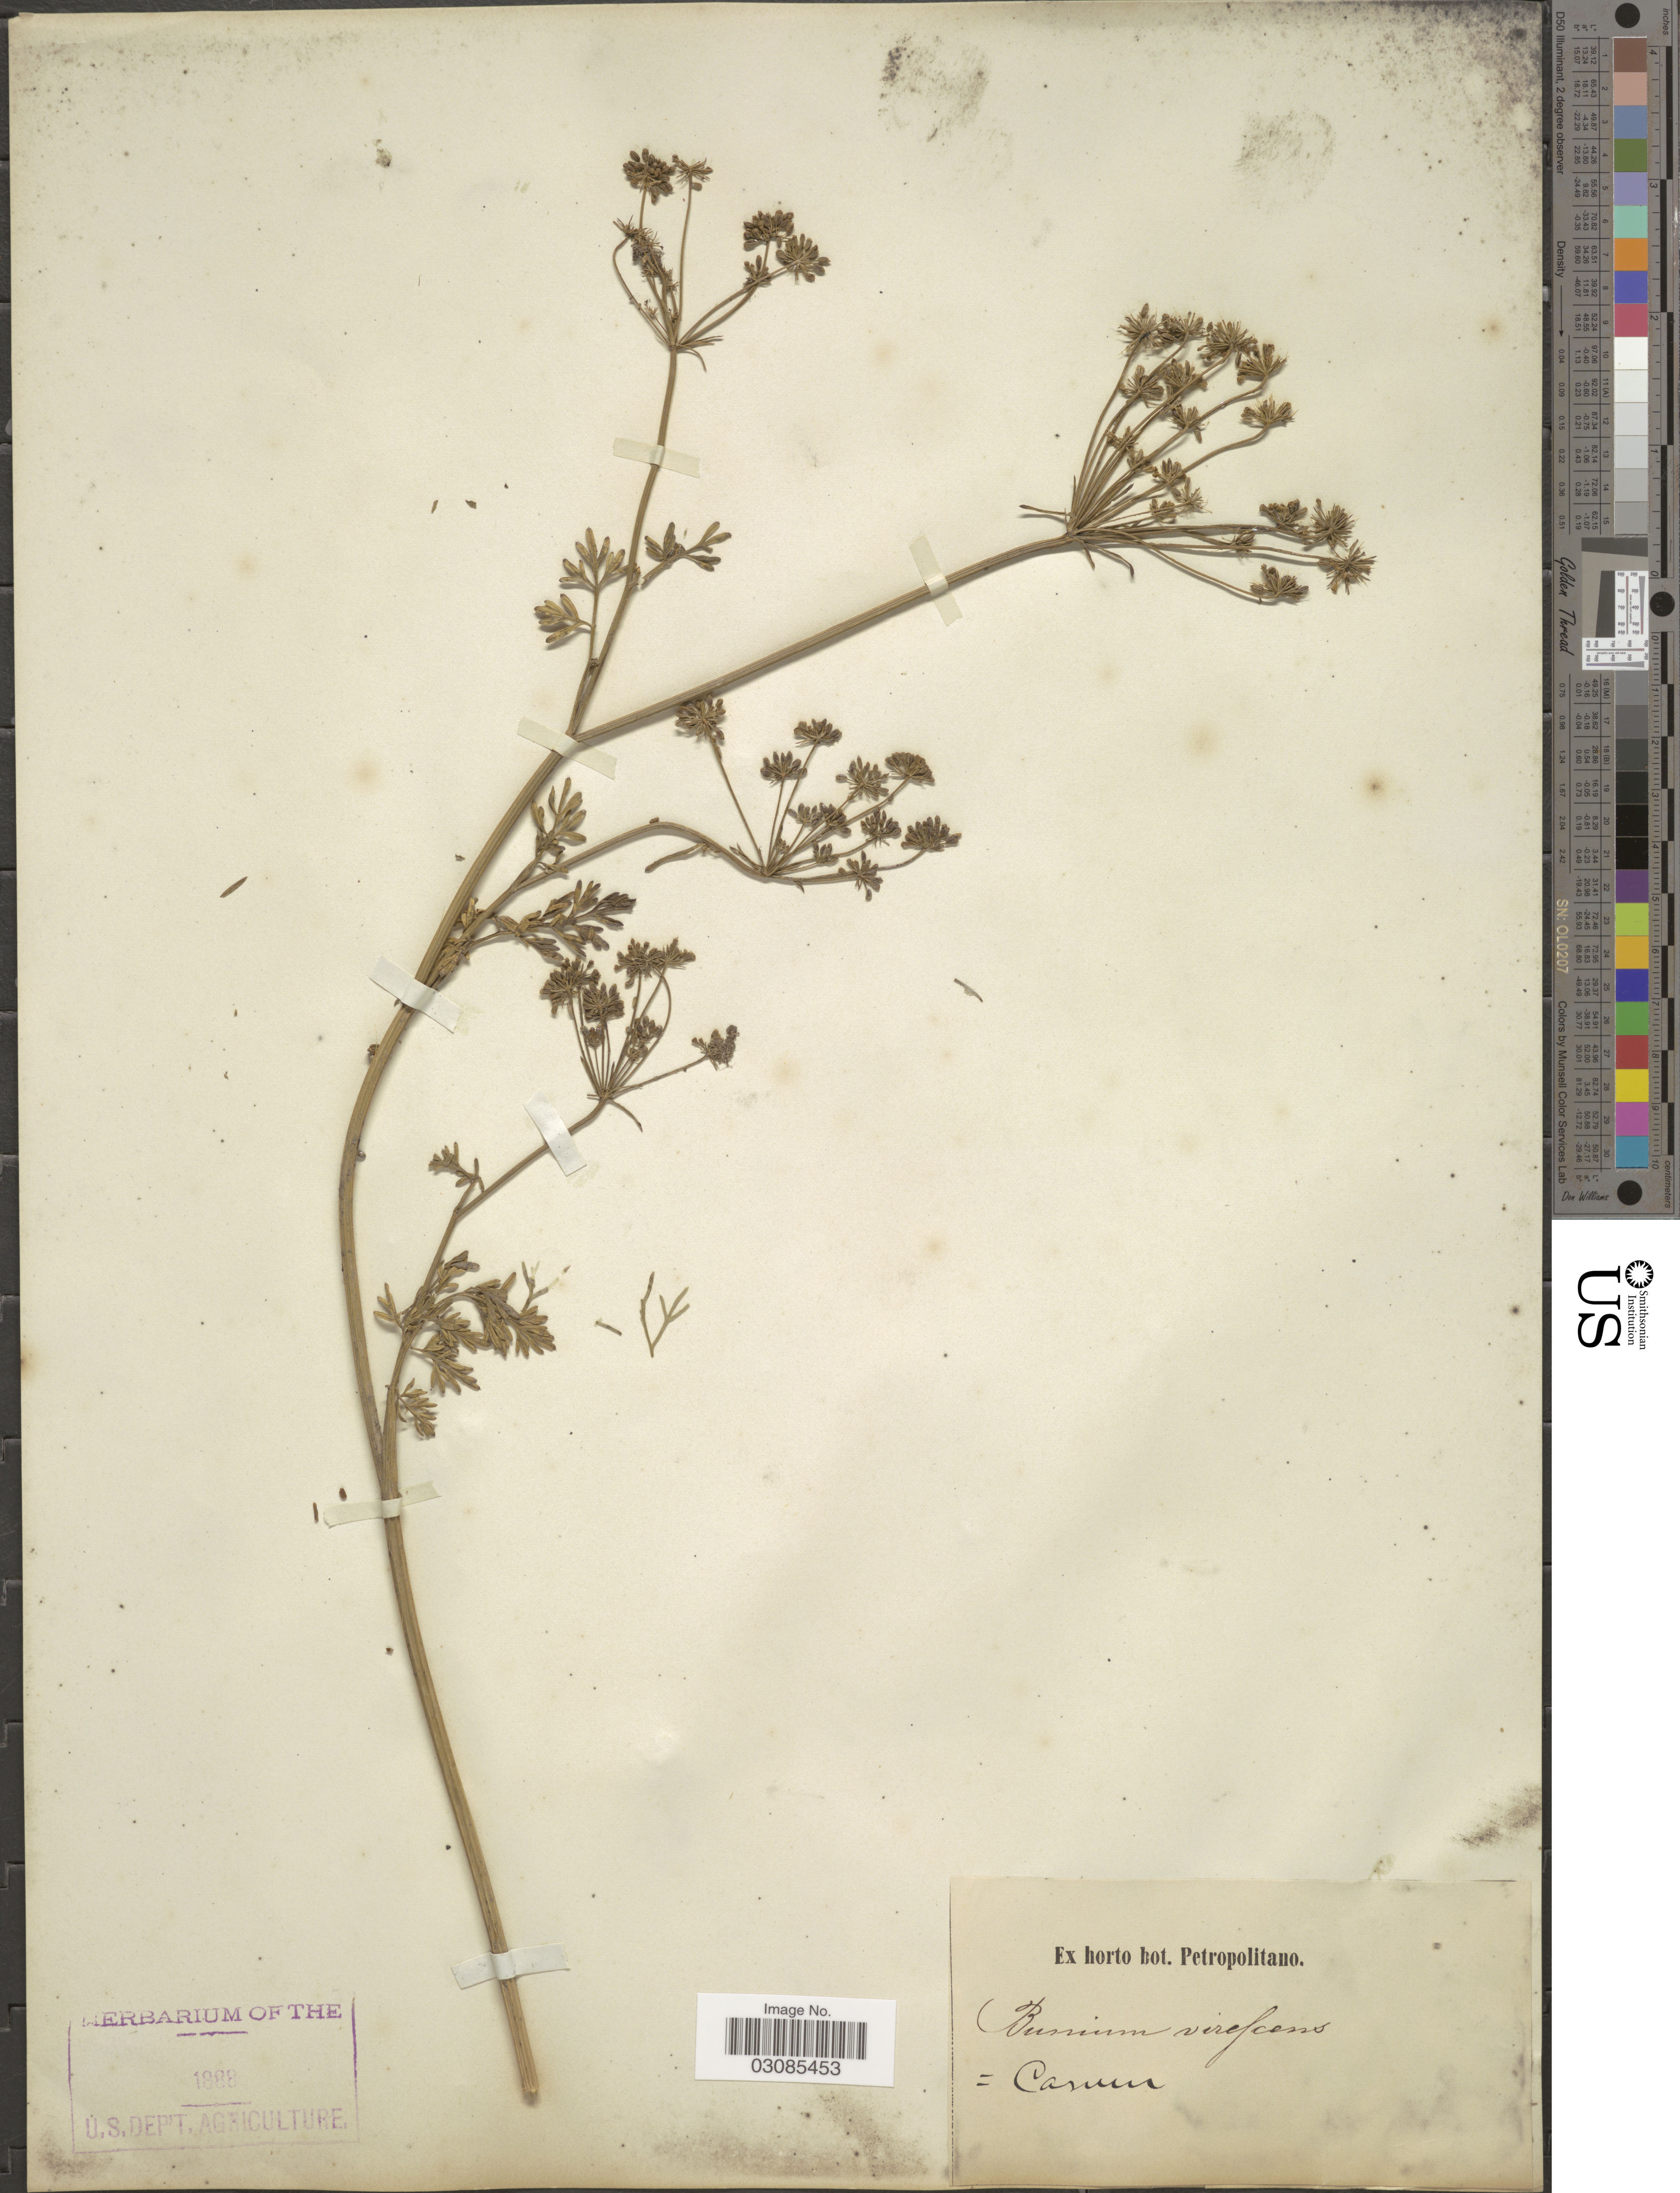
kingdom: Plantae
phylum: Tracheophyta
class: Magnoliopsida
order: Apiales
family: Apiaceae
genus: Bunium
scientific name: Bunium virescens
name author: DC.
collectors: ex Horto Bot. Petropolitano